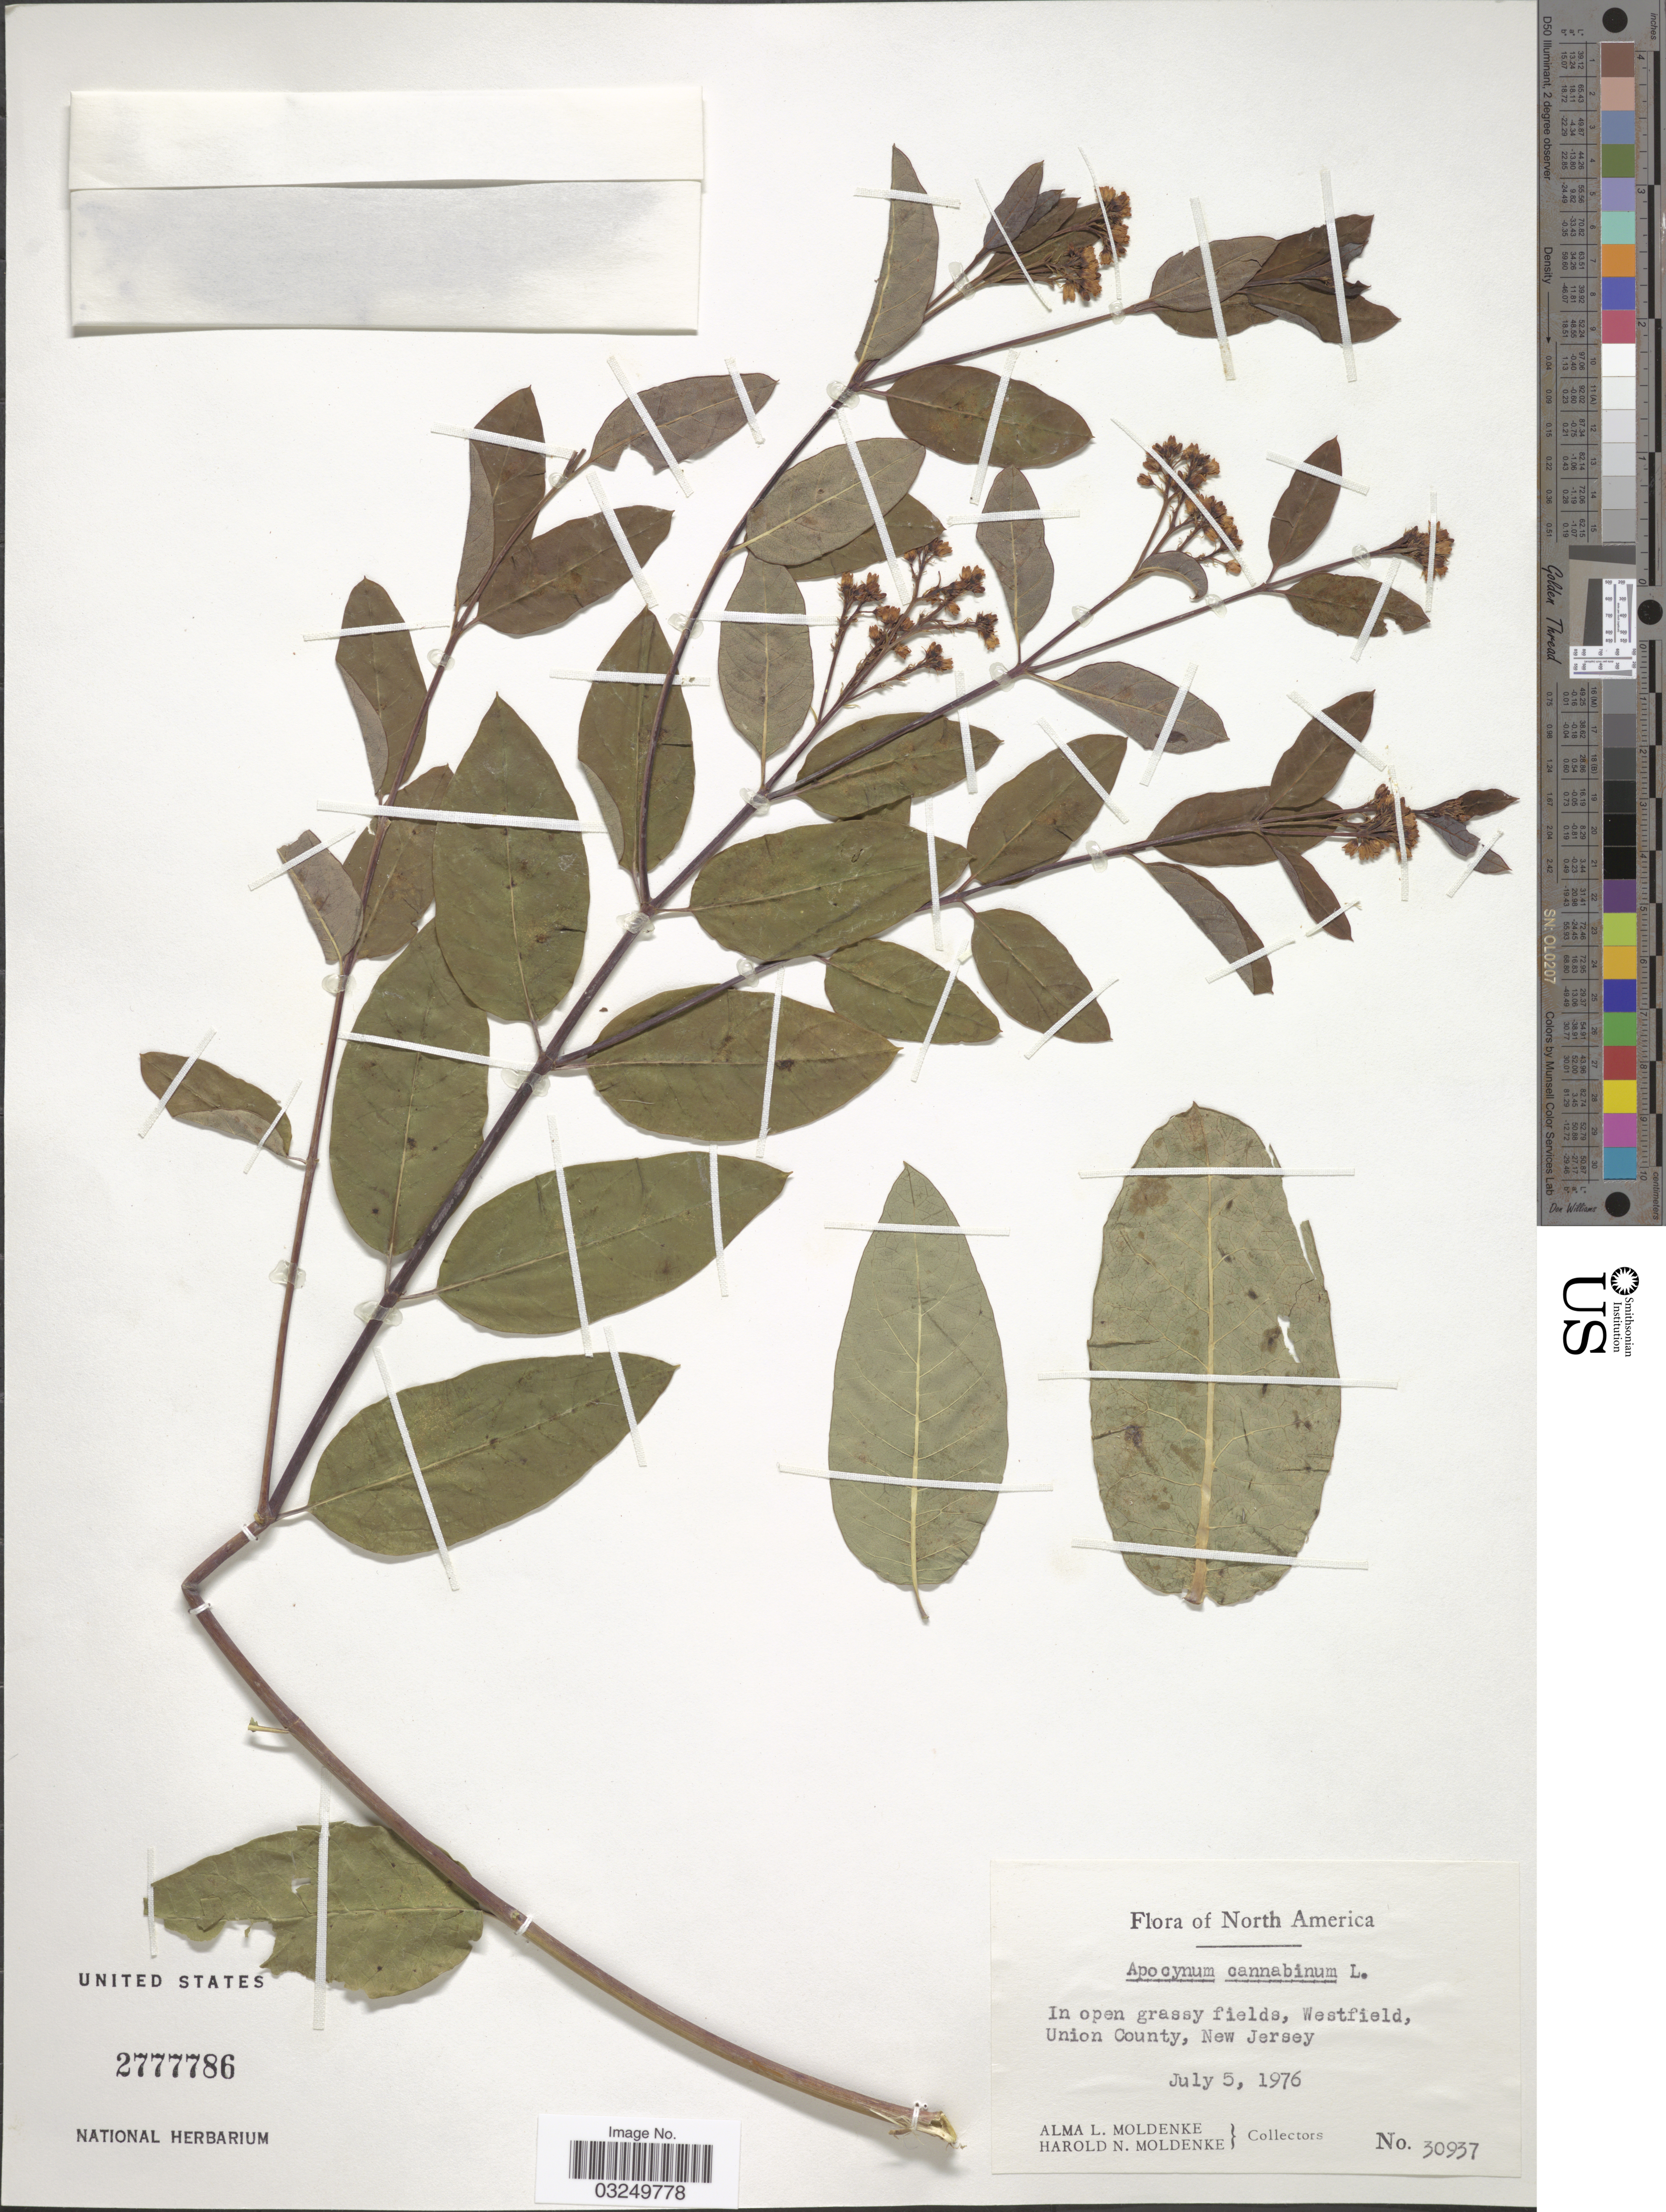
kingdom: Plantae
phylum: Tracheophyta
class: Magnoliopsida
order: Gentianales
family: Apocynaceae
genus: Apocynum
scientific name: Apocynum cannabinum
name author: L.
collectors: A. L. Moldenke & H. N. Moldenke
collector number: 30937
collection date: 1976-07-05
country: United States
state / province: New Jersey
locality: Westfield, Union County.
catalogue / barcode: US 2777786